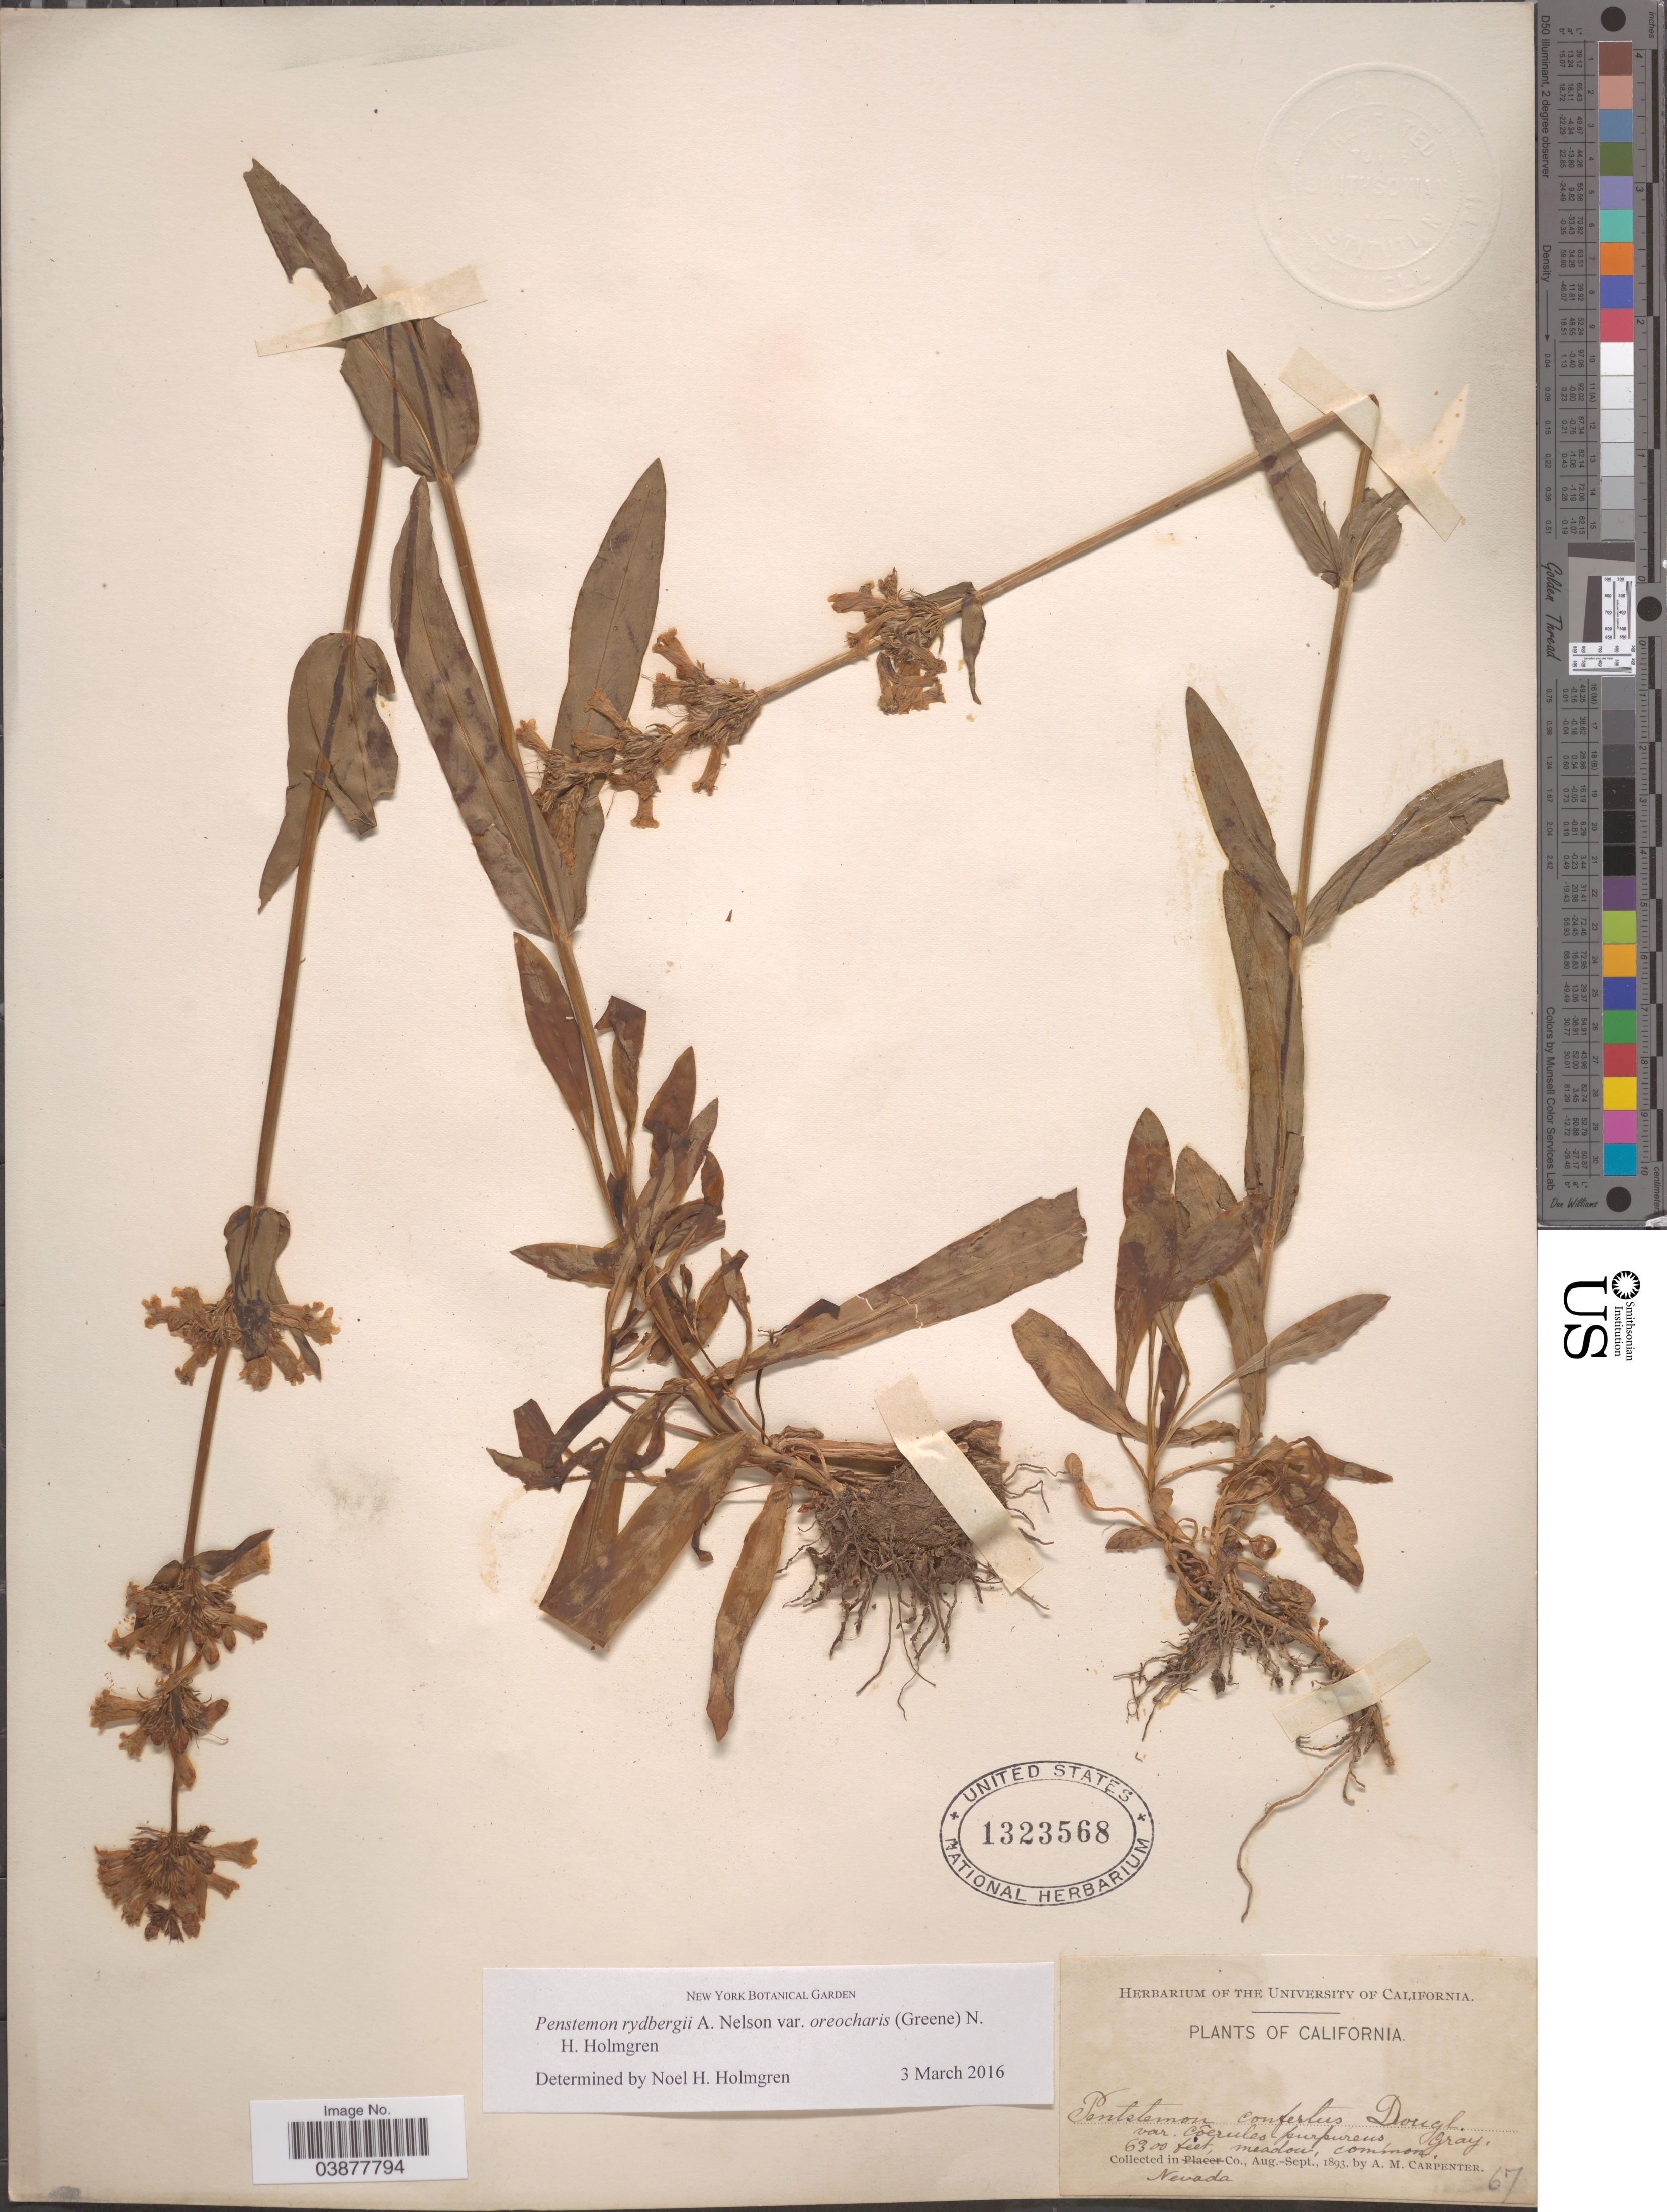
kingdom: Plantae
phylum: Tracheophyta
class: Magnoliopsida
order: Lamiales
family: Plantaginaceae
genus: Penstemon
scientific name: Penstemon rydbergii var. oreocharis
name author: (Greene) N.H. Holmgren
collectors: A. Carpenter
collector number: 67?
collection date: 1893-08/1893-09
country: United States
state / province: California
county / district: Nevada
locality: Nevada Co.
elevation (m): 1920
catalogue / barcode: US 1323568